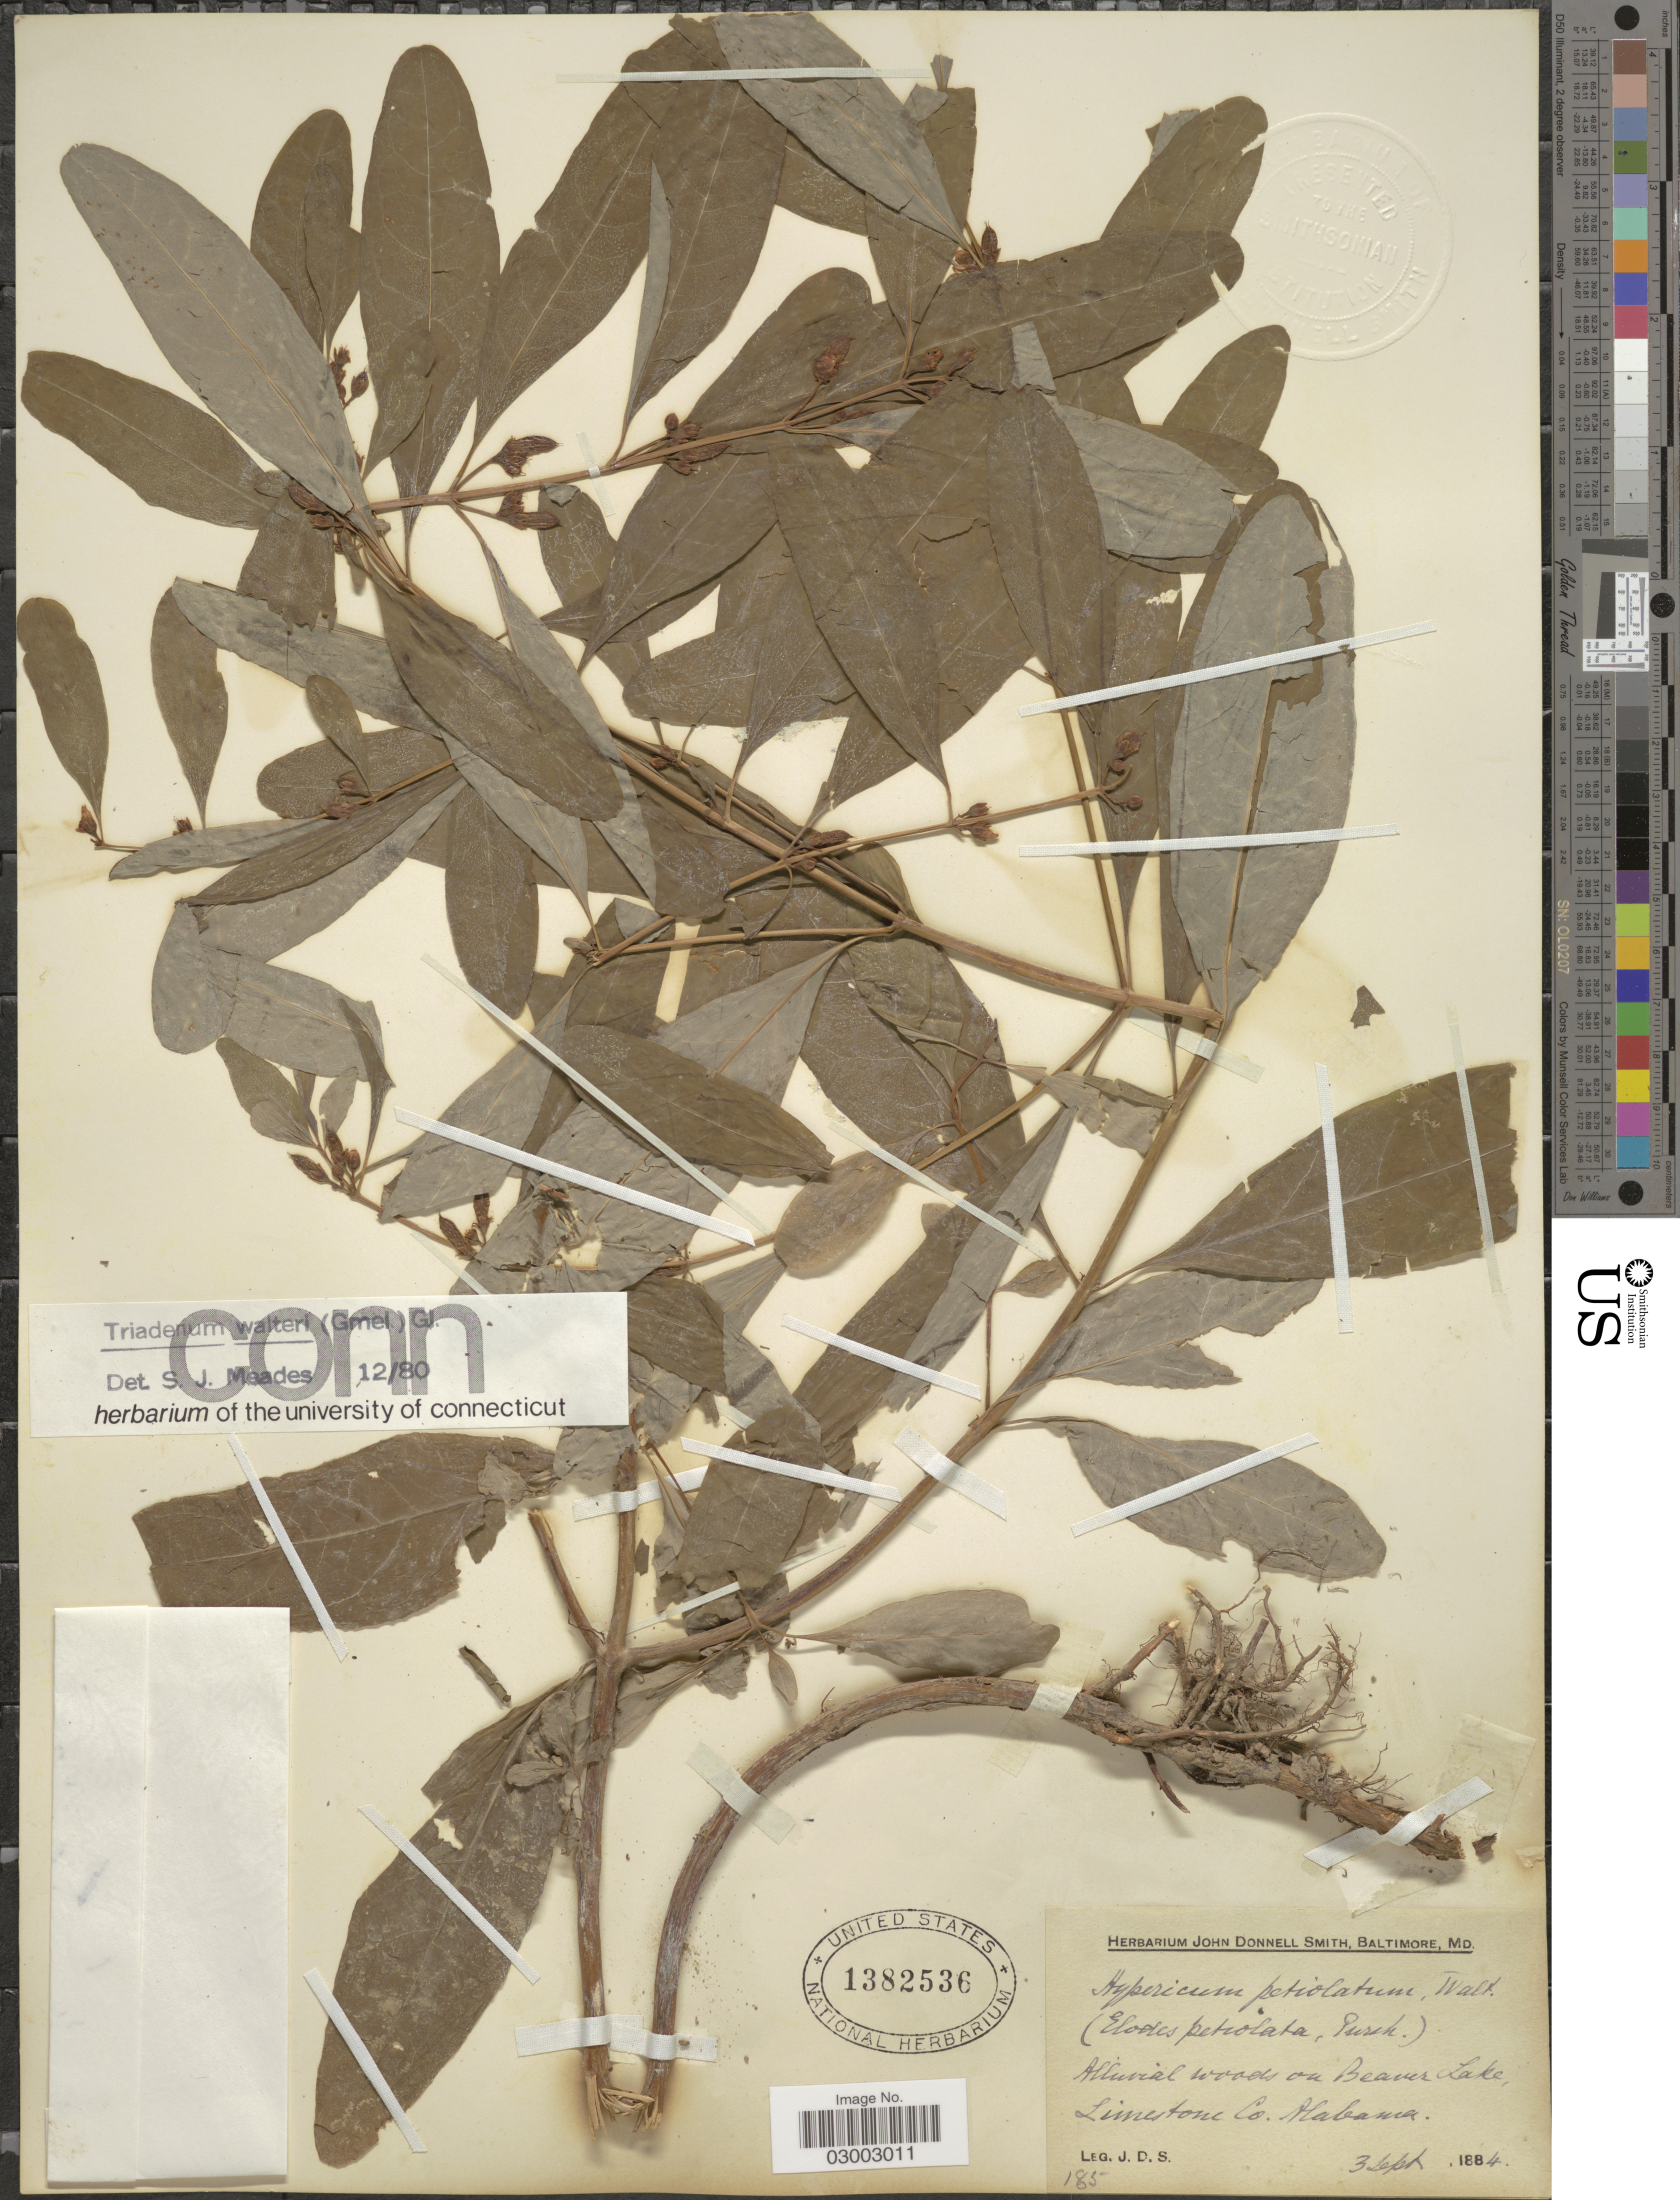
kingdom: Plantae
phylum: Tracheophyta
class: Magnoliopsida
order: Malpighiales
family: Hypericaceae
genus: Hypericum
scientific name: Hypericum walteri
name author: J.F. Gmel.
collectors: J. Donnell Smith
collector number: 185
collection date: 1884-09-03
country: United States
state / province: Alabama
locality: Alluvial woods on Beaver Lake, Limestone Co.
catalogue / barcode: US 1382536